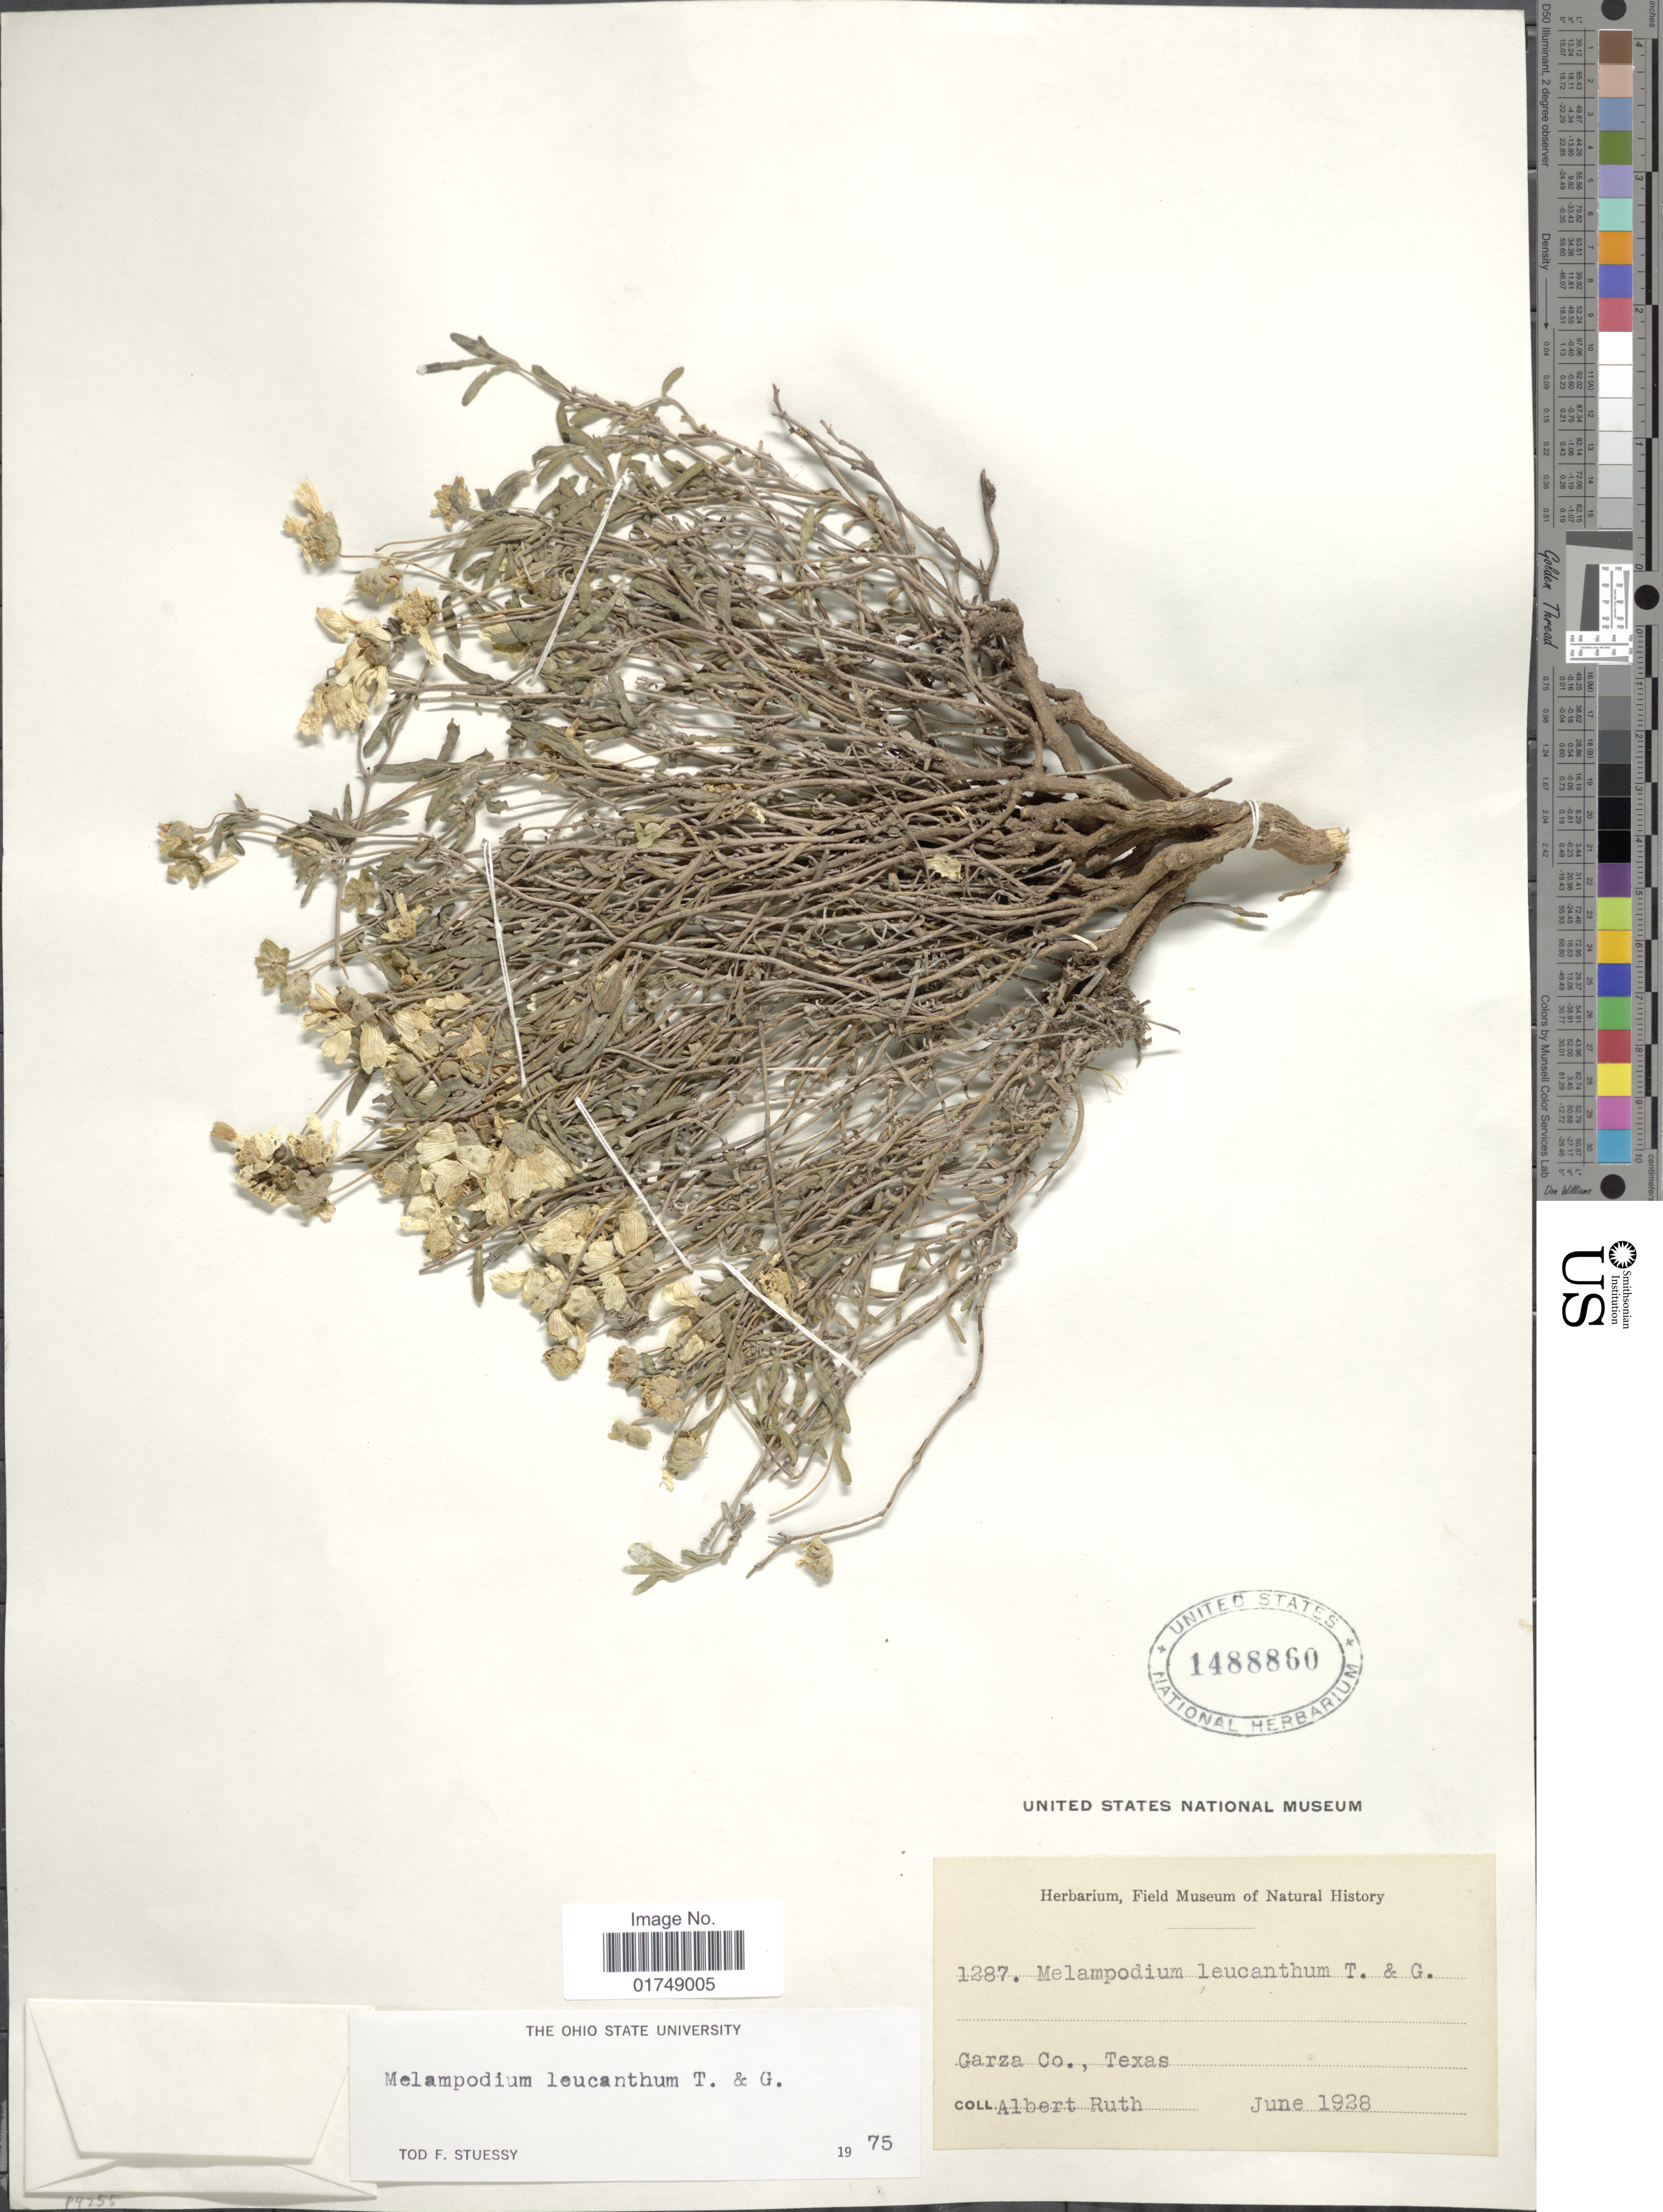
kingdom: Plantae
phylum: Tracheophyta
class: Magnoliopsida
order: Asterales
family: Asteraceae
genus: Melampodium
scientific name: Melampodium leucanthum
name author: Torr. & A. Gray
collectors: A. Ruth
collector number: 1287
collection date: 1928-06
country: United States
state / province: Texas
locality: Garza Co.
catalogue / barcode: US 1488860